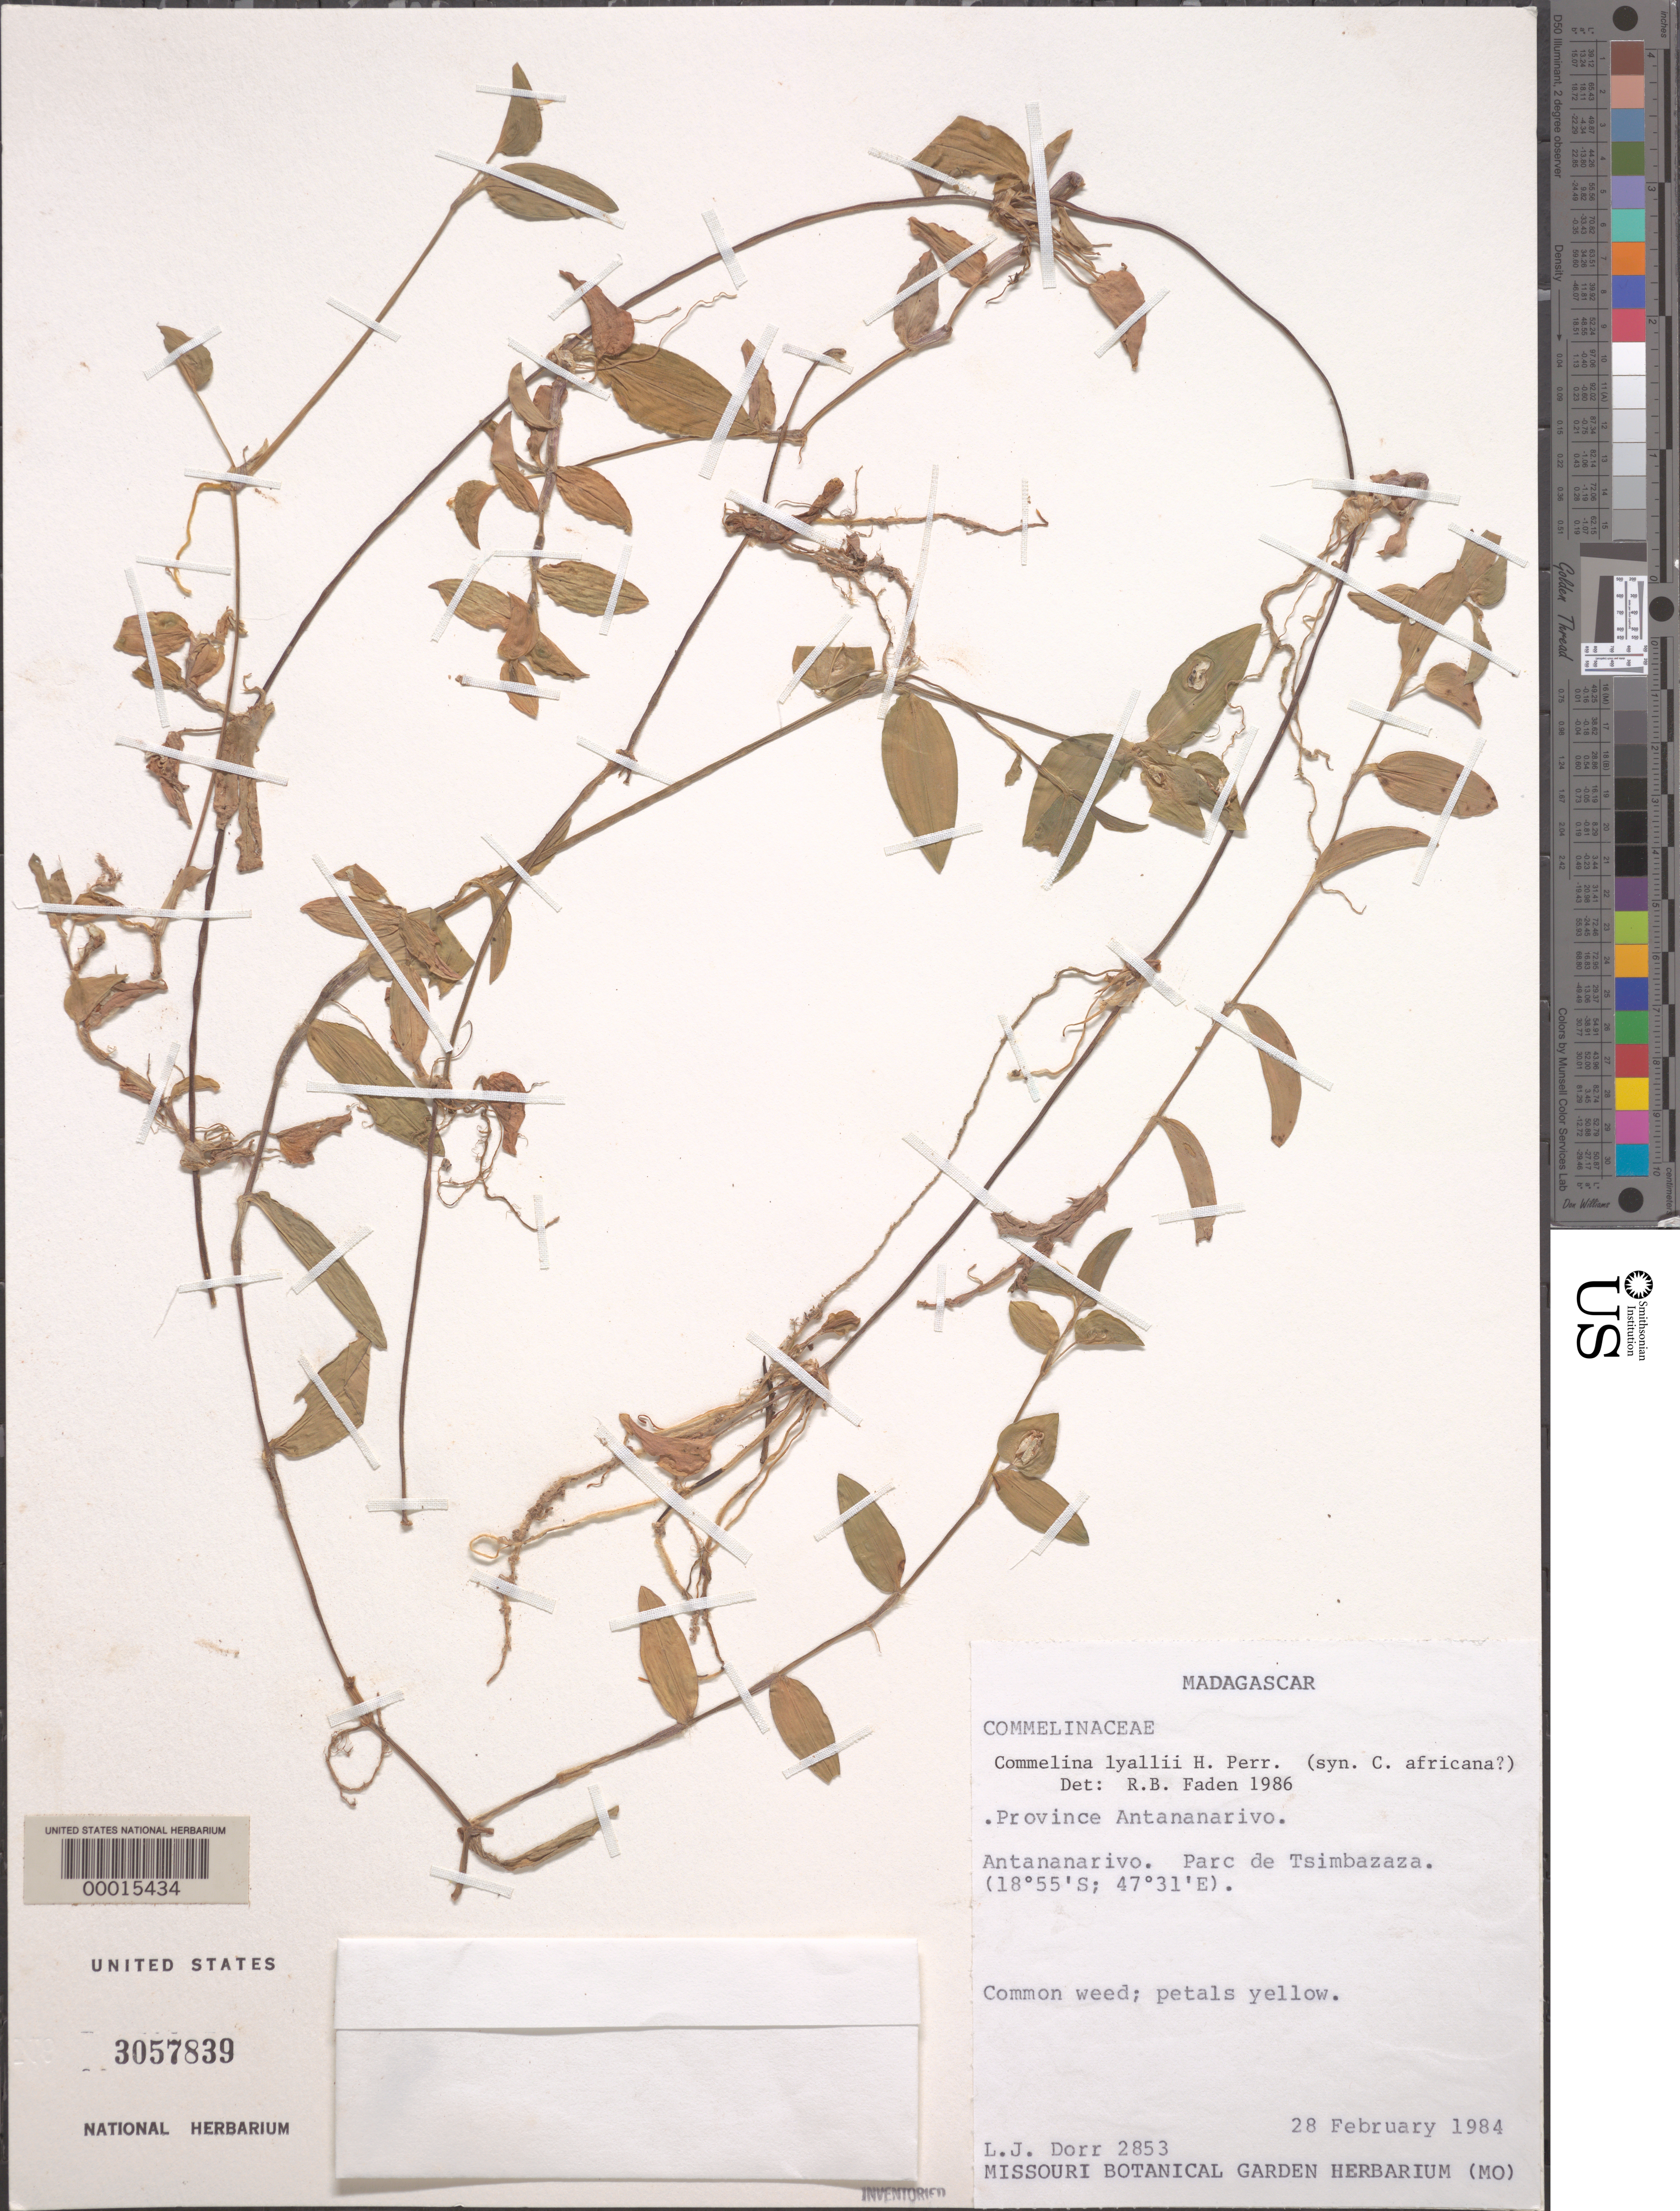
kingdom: Plantae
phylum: Tracheophyta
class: Liliopsida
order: Commelinales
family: Commelinaceae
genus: Commelina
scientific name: Commelina lyallii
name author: (C.B. Clarke) H. Perrier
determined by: Faden, Robert B., (US), Smithsonian Institution - National Museum of Natural History (UNITED STATES)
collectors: L. J. Dorr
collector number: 2853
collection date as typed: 28 Feb 1984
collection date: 1984-02-28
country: Madagascar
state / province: Analamanga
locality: Antananarivo, parc de tsimbazaza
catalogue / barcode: US 3057839